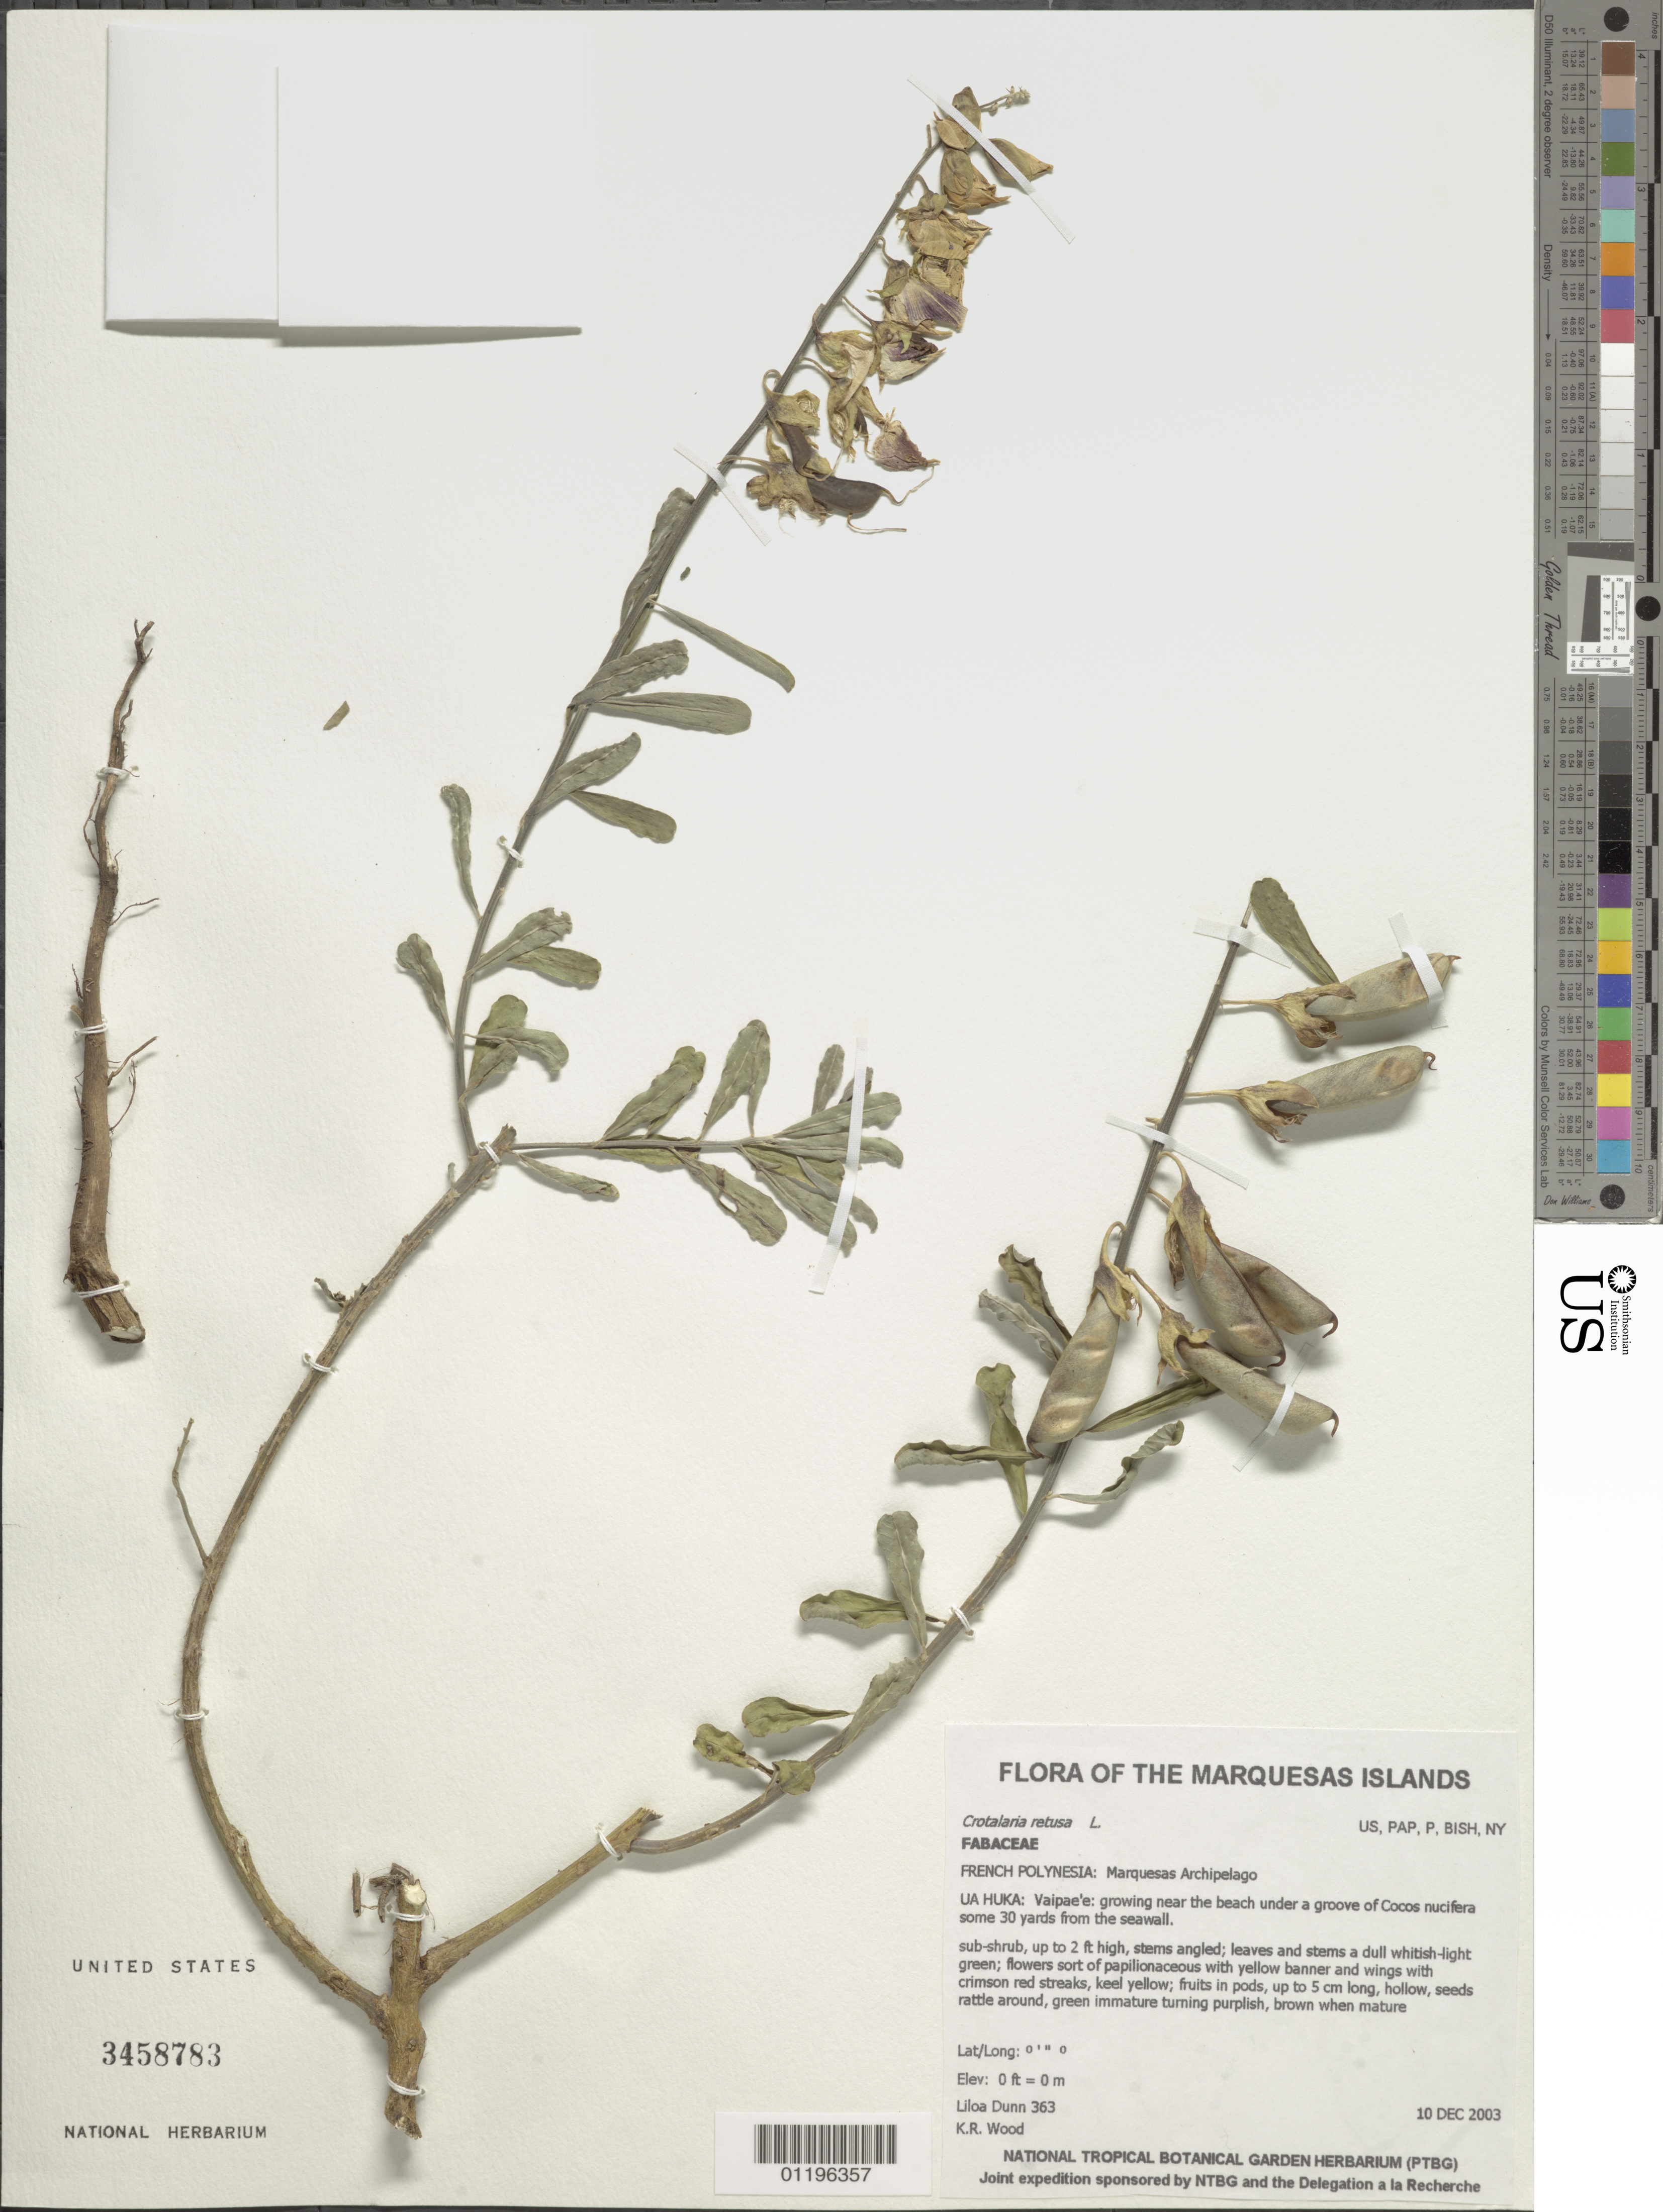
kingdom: Plantae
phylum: Tracheophyta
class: Magnoliopsida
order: Fabales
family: Fabaceae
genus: Crotalaria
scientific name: Crotalaria retusa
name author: L.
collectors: L. Dunn & K. R. Wood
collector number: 363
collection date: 2003-12-10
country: French Polynesia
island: Ua Huka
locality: Vaipae'e: growing near the beach under a groove of Cocos nucifera some 30 yards from the seawall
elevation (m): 0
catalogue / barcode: US 3458783